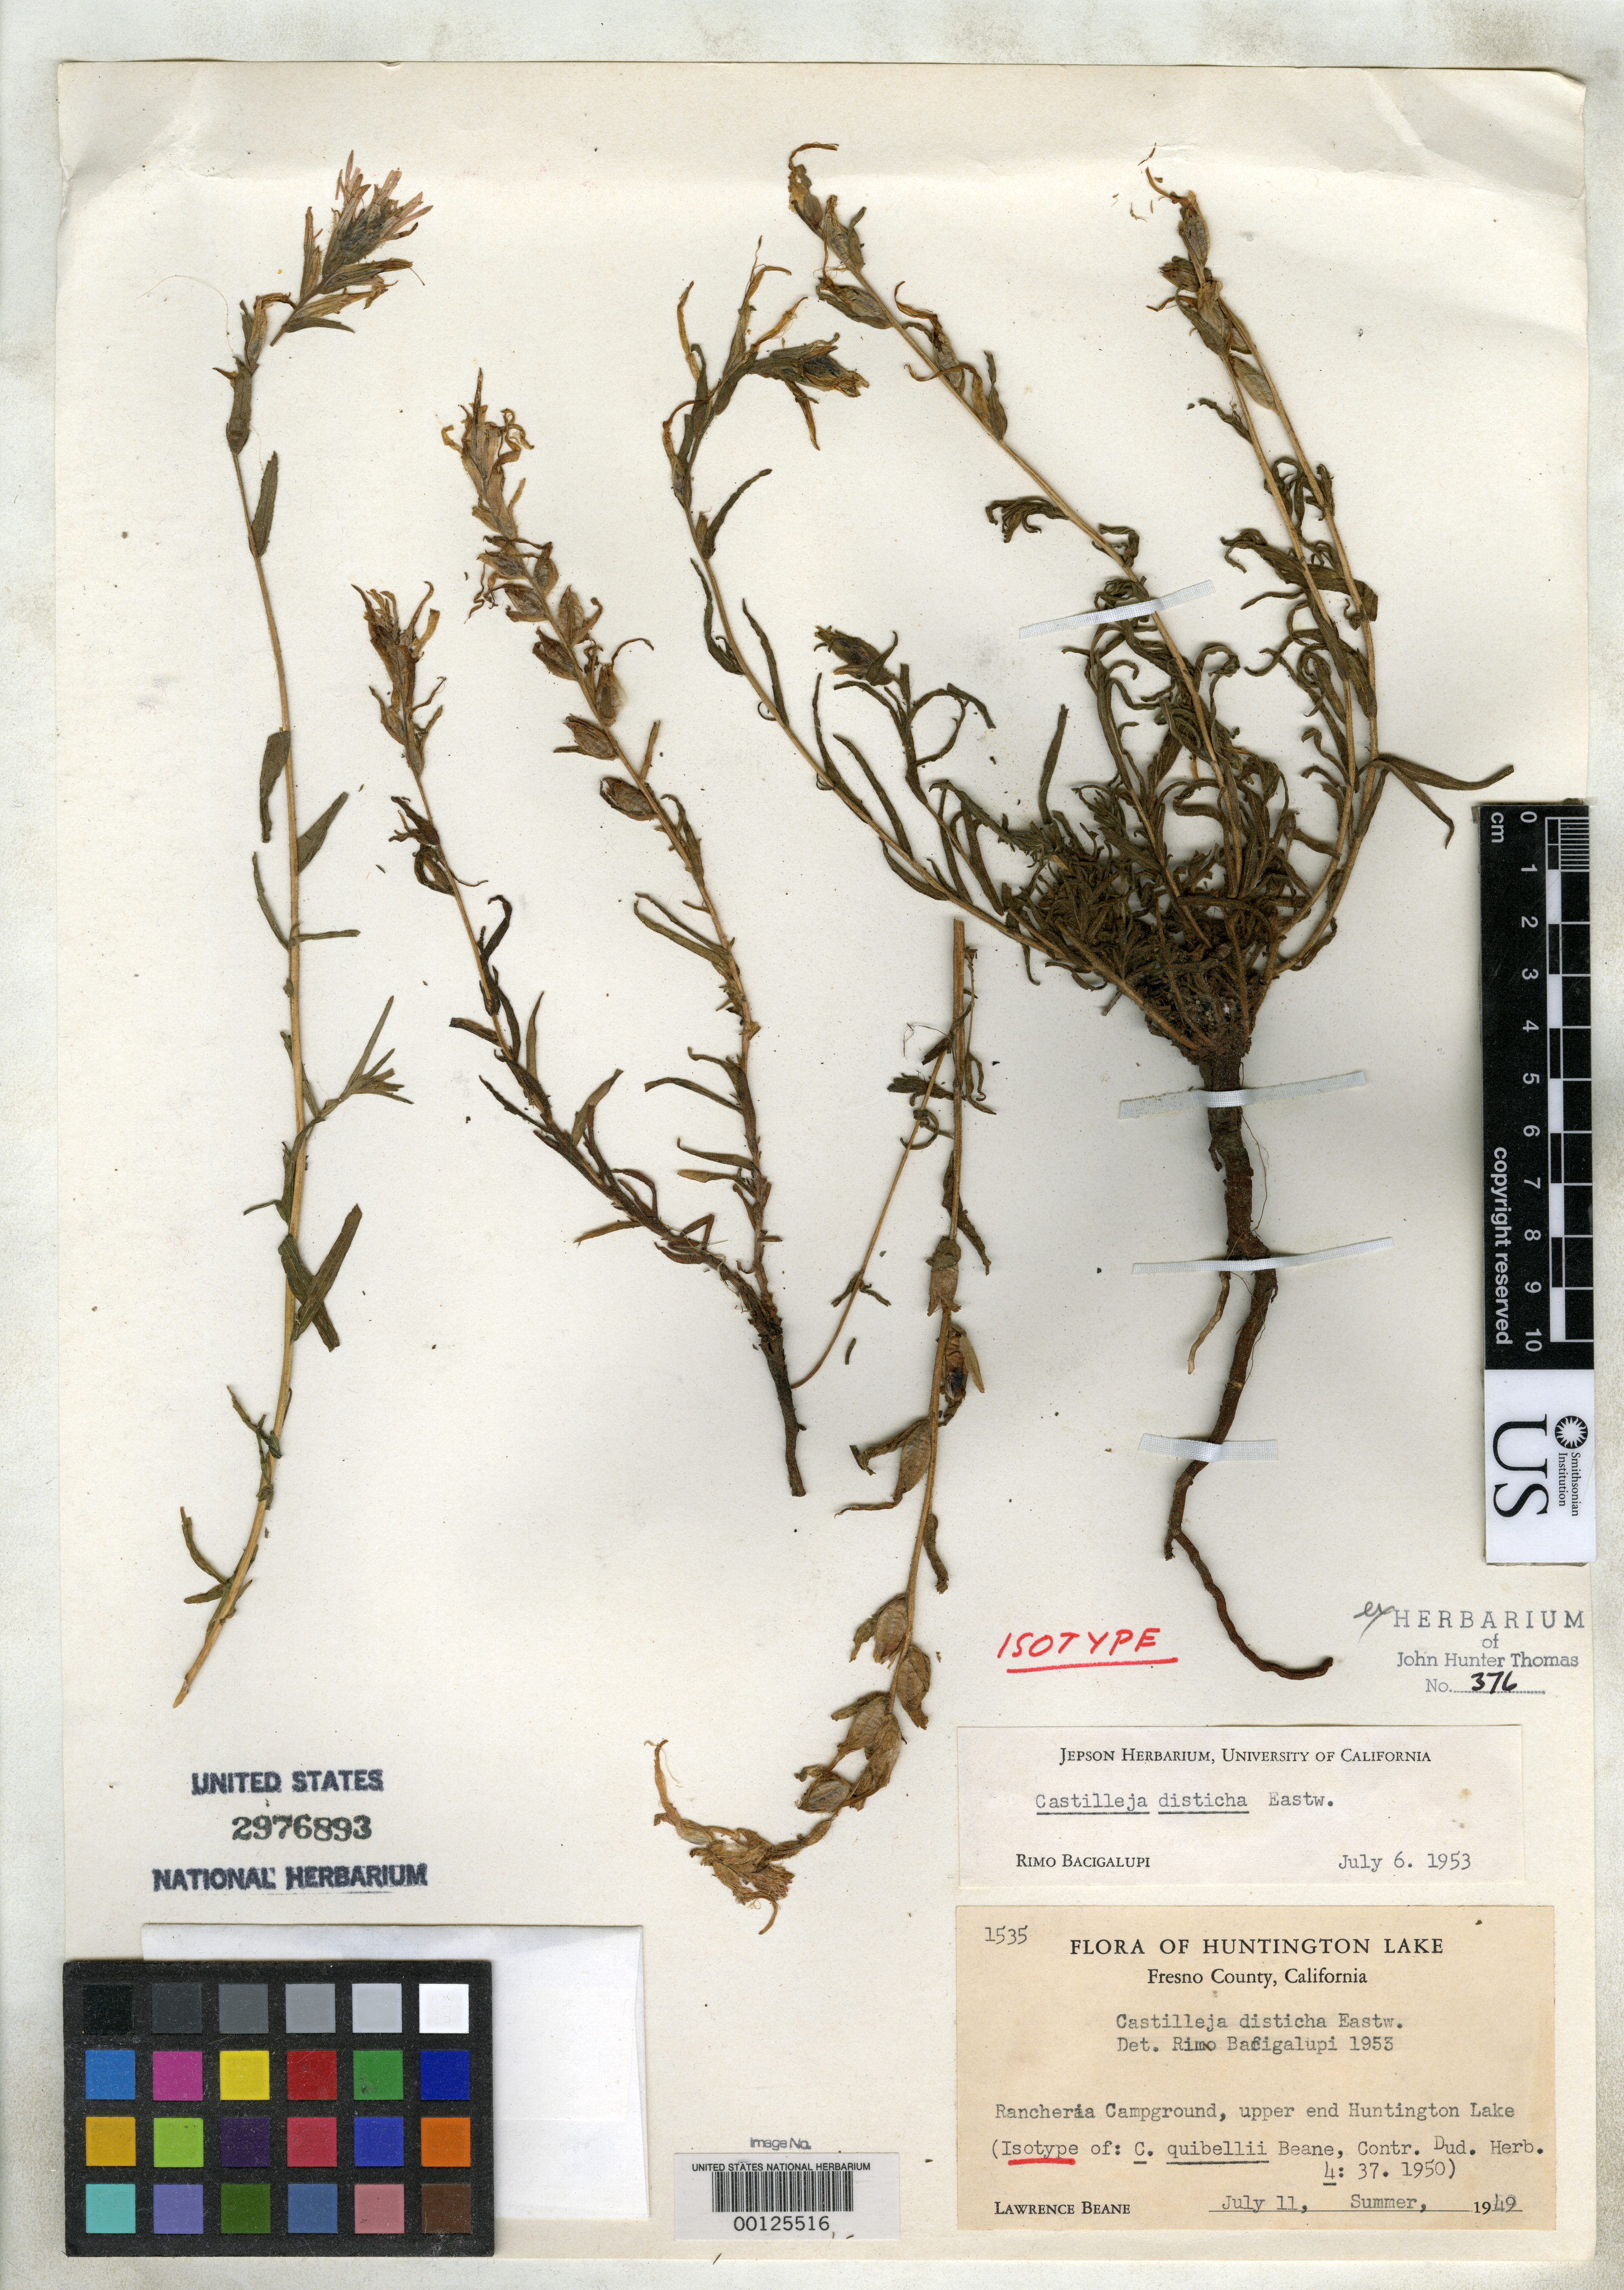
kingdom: Plantae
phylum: Tracheophyta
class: Magnoliopsida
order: Lamiales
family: Orobanchaceae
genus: Castilleja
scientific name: Castilleja quibellii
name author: Beane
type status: Isotype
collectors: L. Beane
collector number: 1535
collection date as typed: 11 Jul 1949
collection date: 1949-07-11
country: United States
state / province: California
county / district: Fresno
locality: Huntington Lake.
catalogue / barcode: US 2976893